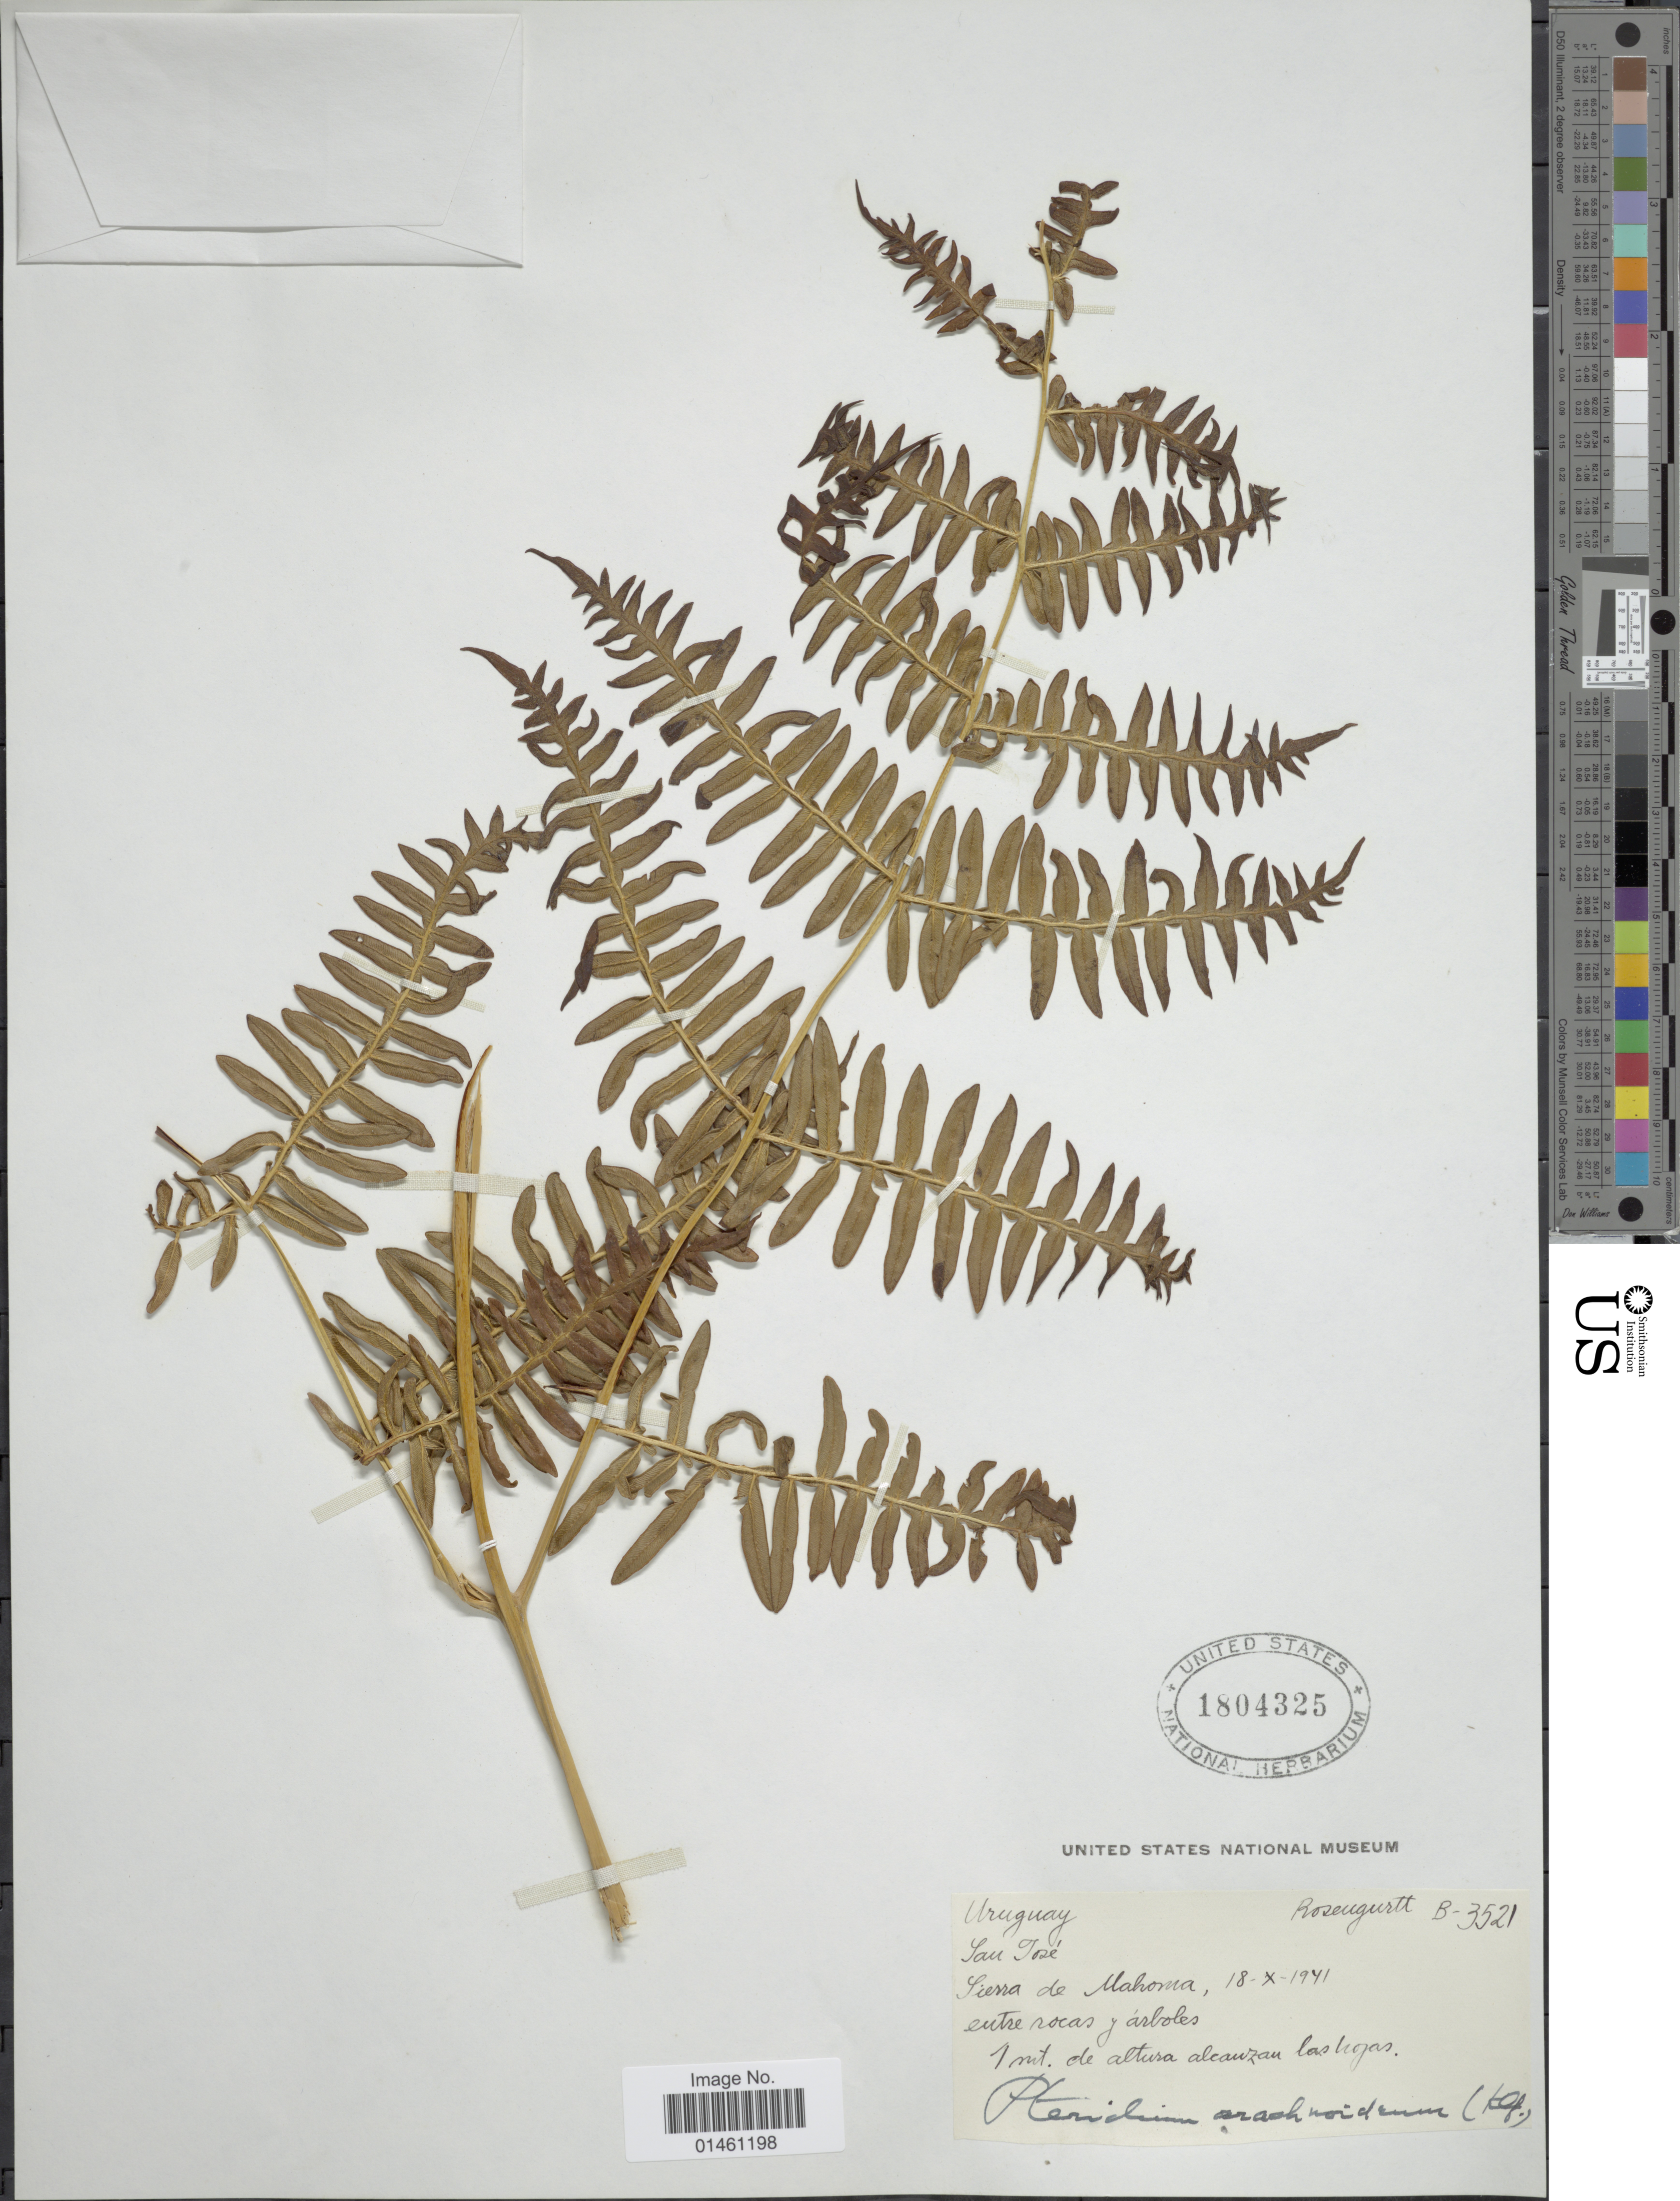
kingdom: Plantae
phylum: Tracheophyta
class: Polypodiopsida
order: Polypodiales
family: Dennstaedtiaceae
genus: Pteridium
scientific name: Pteridium arachnoideum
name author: (Kaulf.) Maxon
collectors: B. Rosengurtt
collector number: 3521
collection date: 1941-10-18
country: Uruguay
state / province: San Jose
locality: San José, Sierra de Mahoma, entre rocas y arboles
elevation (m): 1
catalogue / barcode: US 1804325